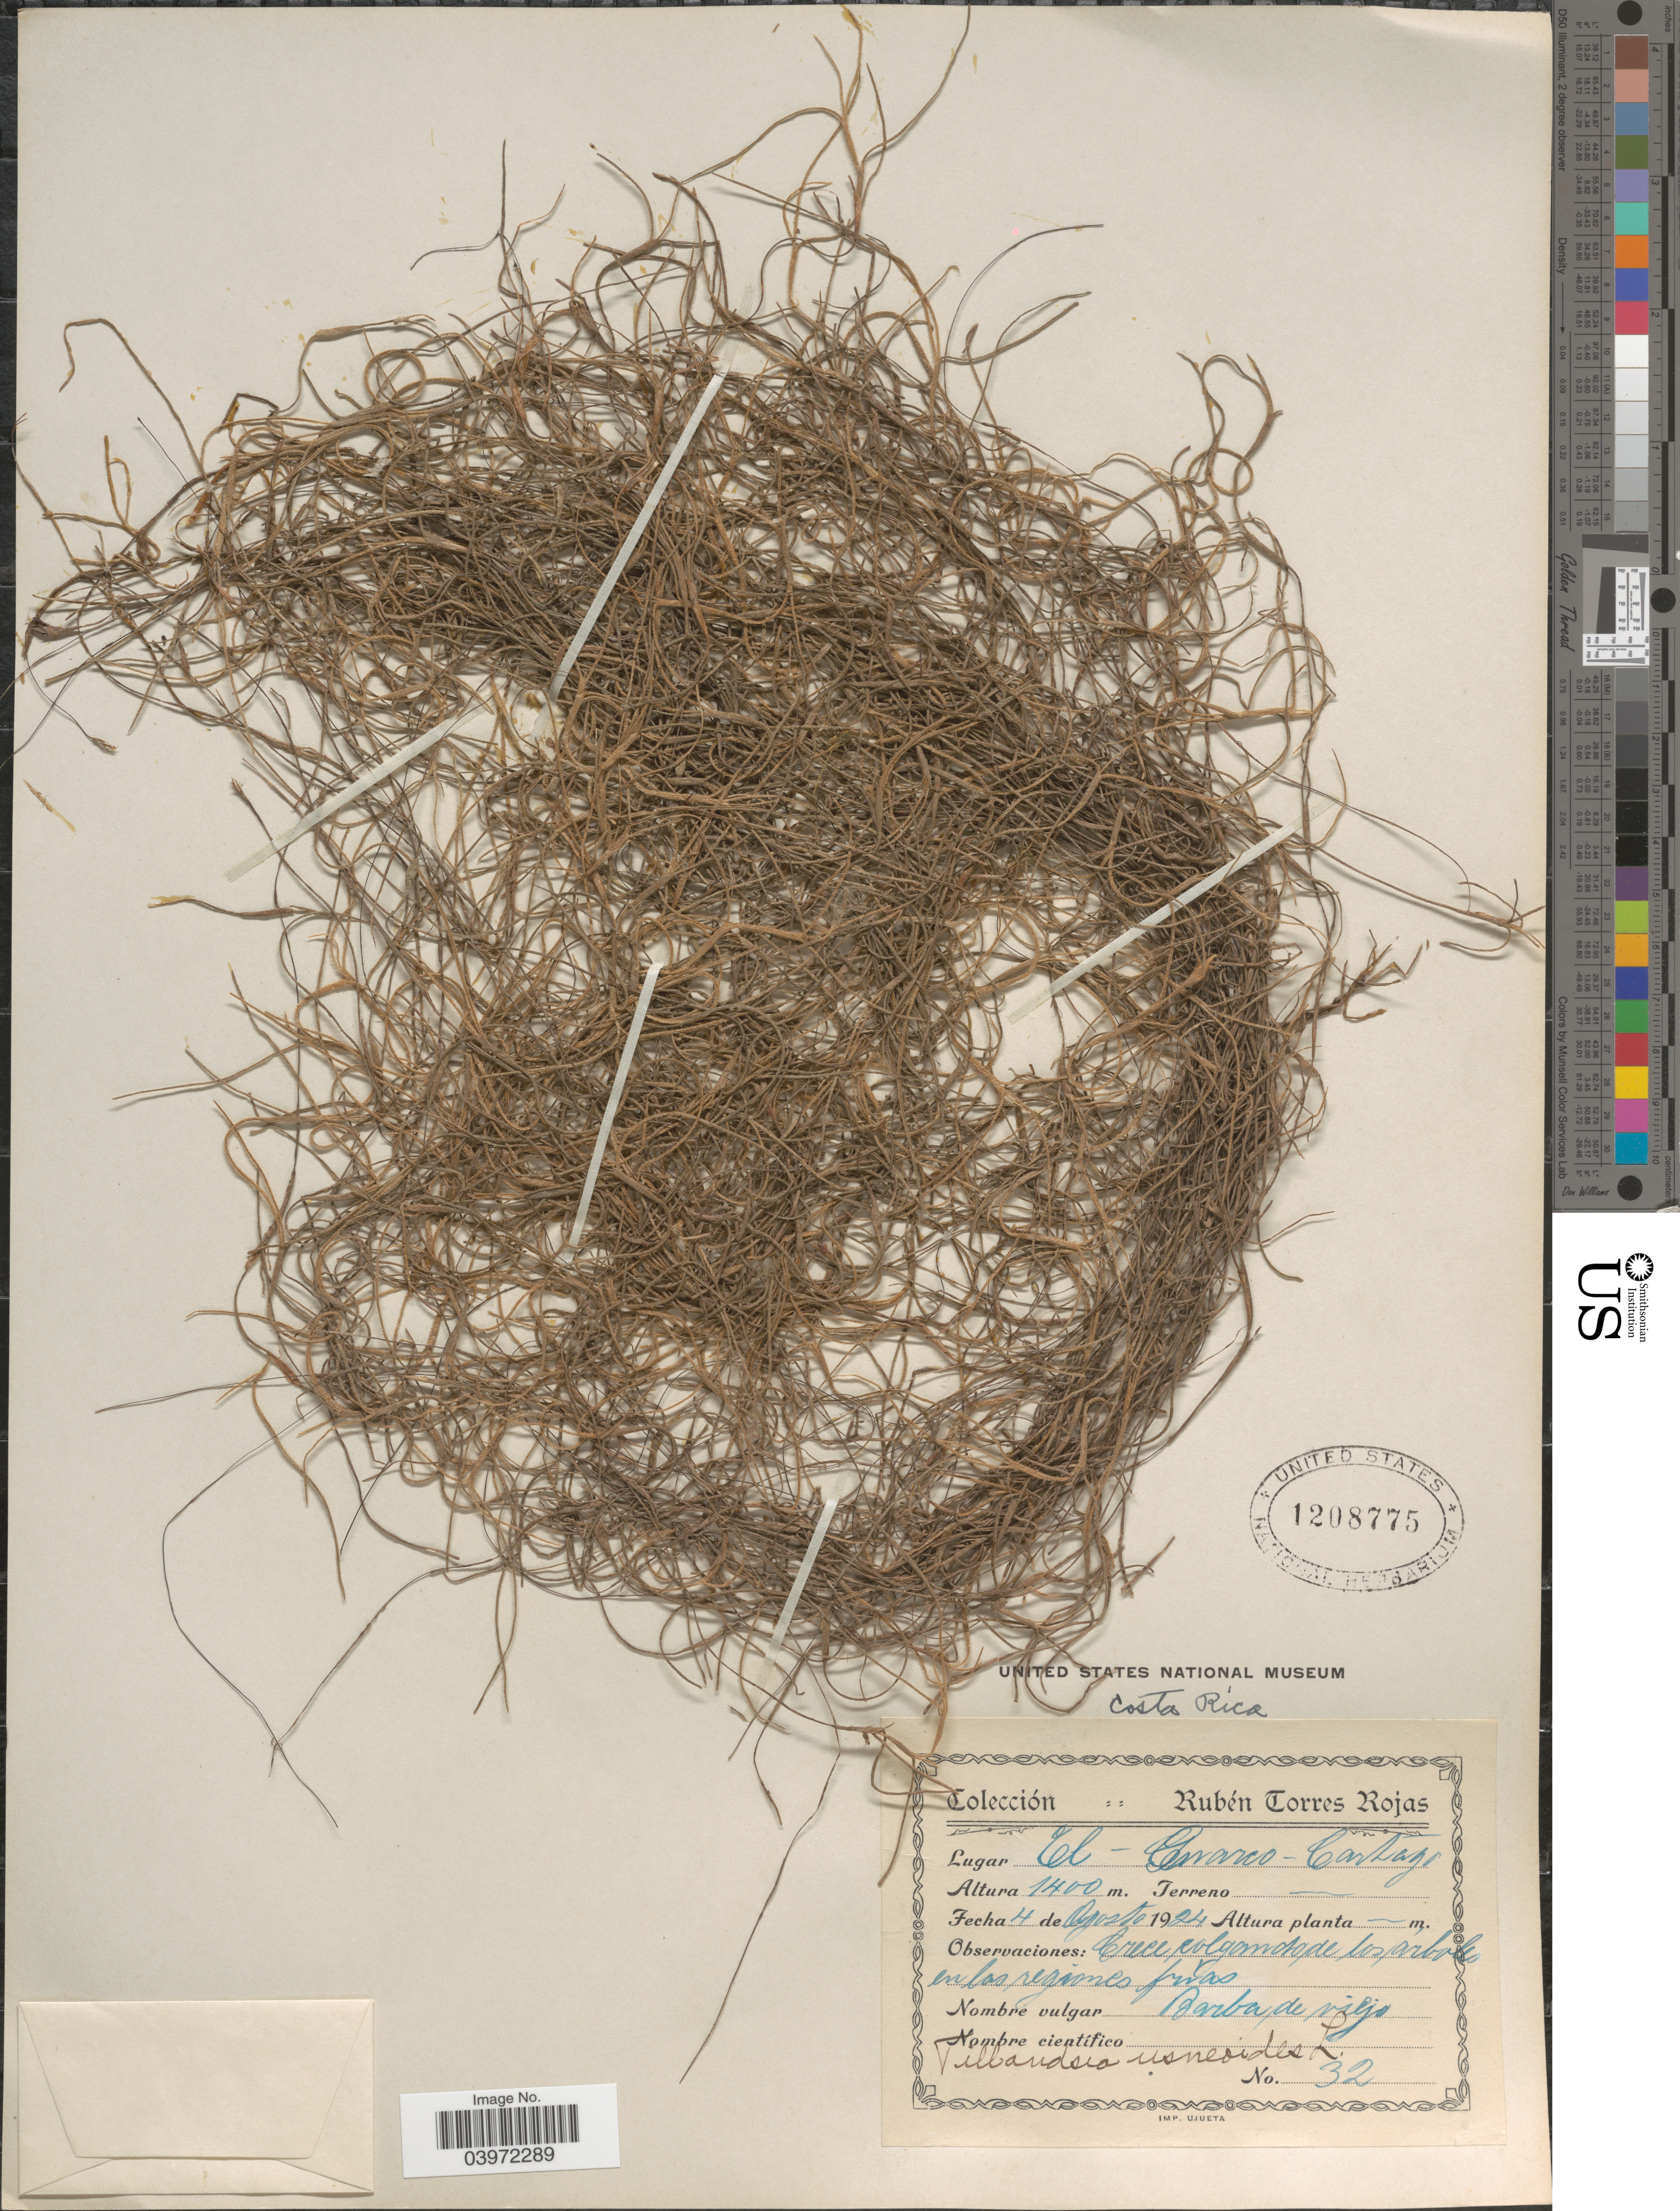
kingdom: Plantae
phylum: Tracheophyta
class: Liliopsida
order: Poales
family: Bromeliaceae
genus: Tillandsia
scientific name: Tillandsia usneoides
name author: (L.) L.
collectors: R. Torres Rojas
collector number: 32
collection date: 1924-08-04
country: Costa Rica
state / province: Cartago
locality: El Guarco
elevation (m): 1400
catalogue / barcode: US 1208775